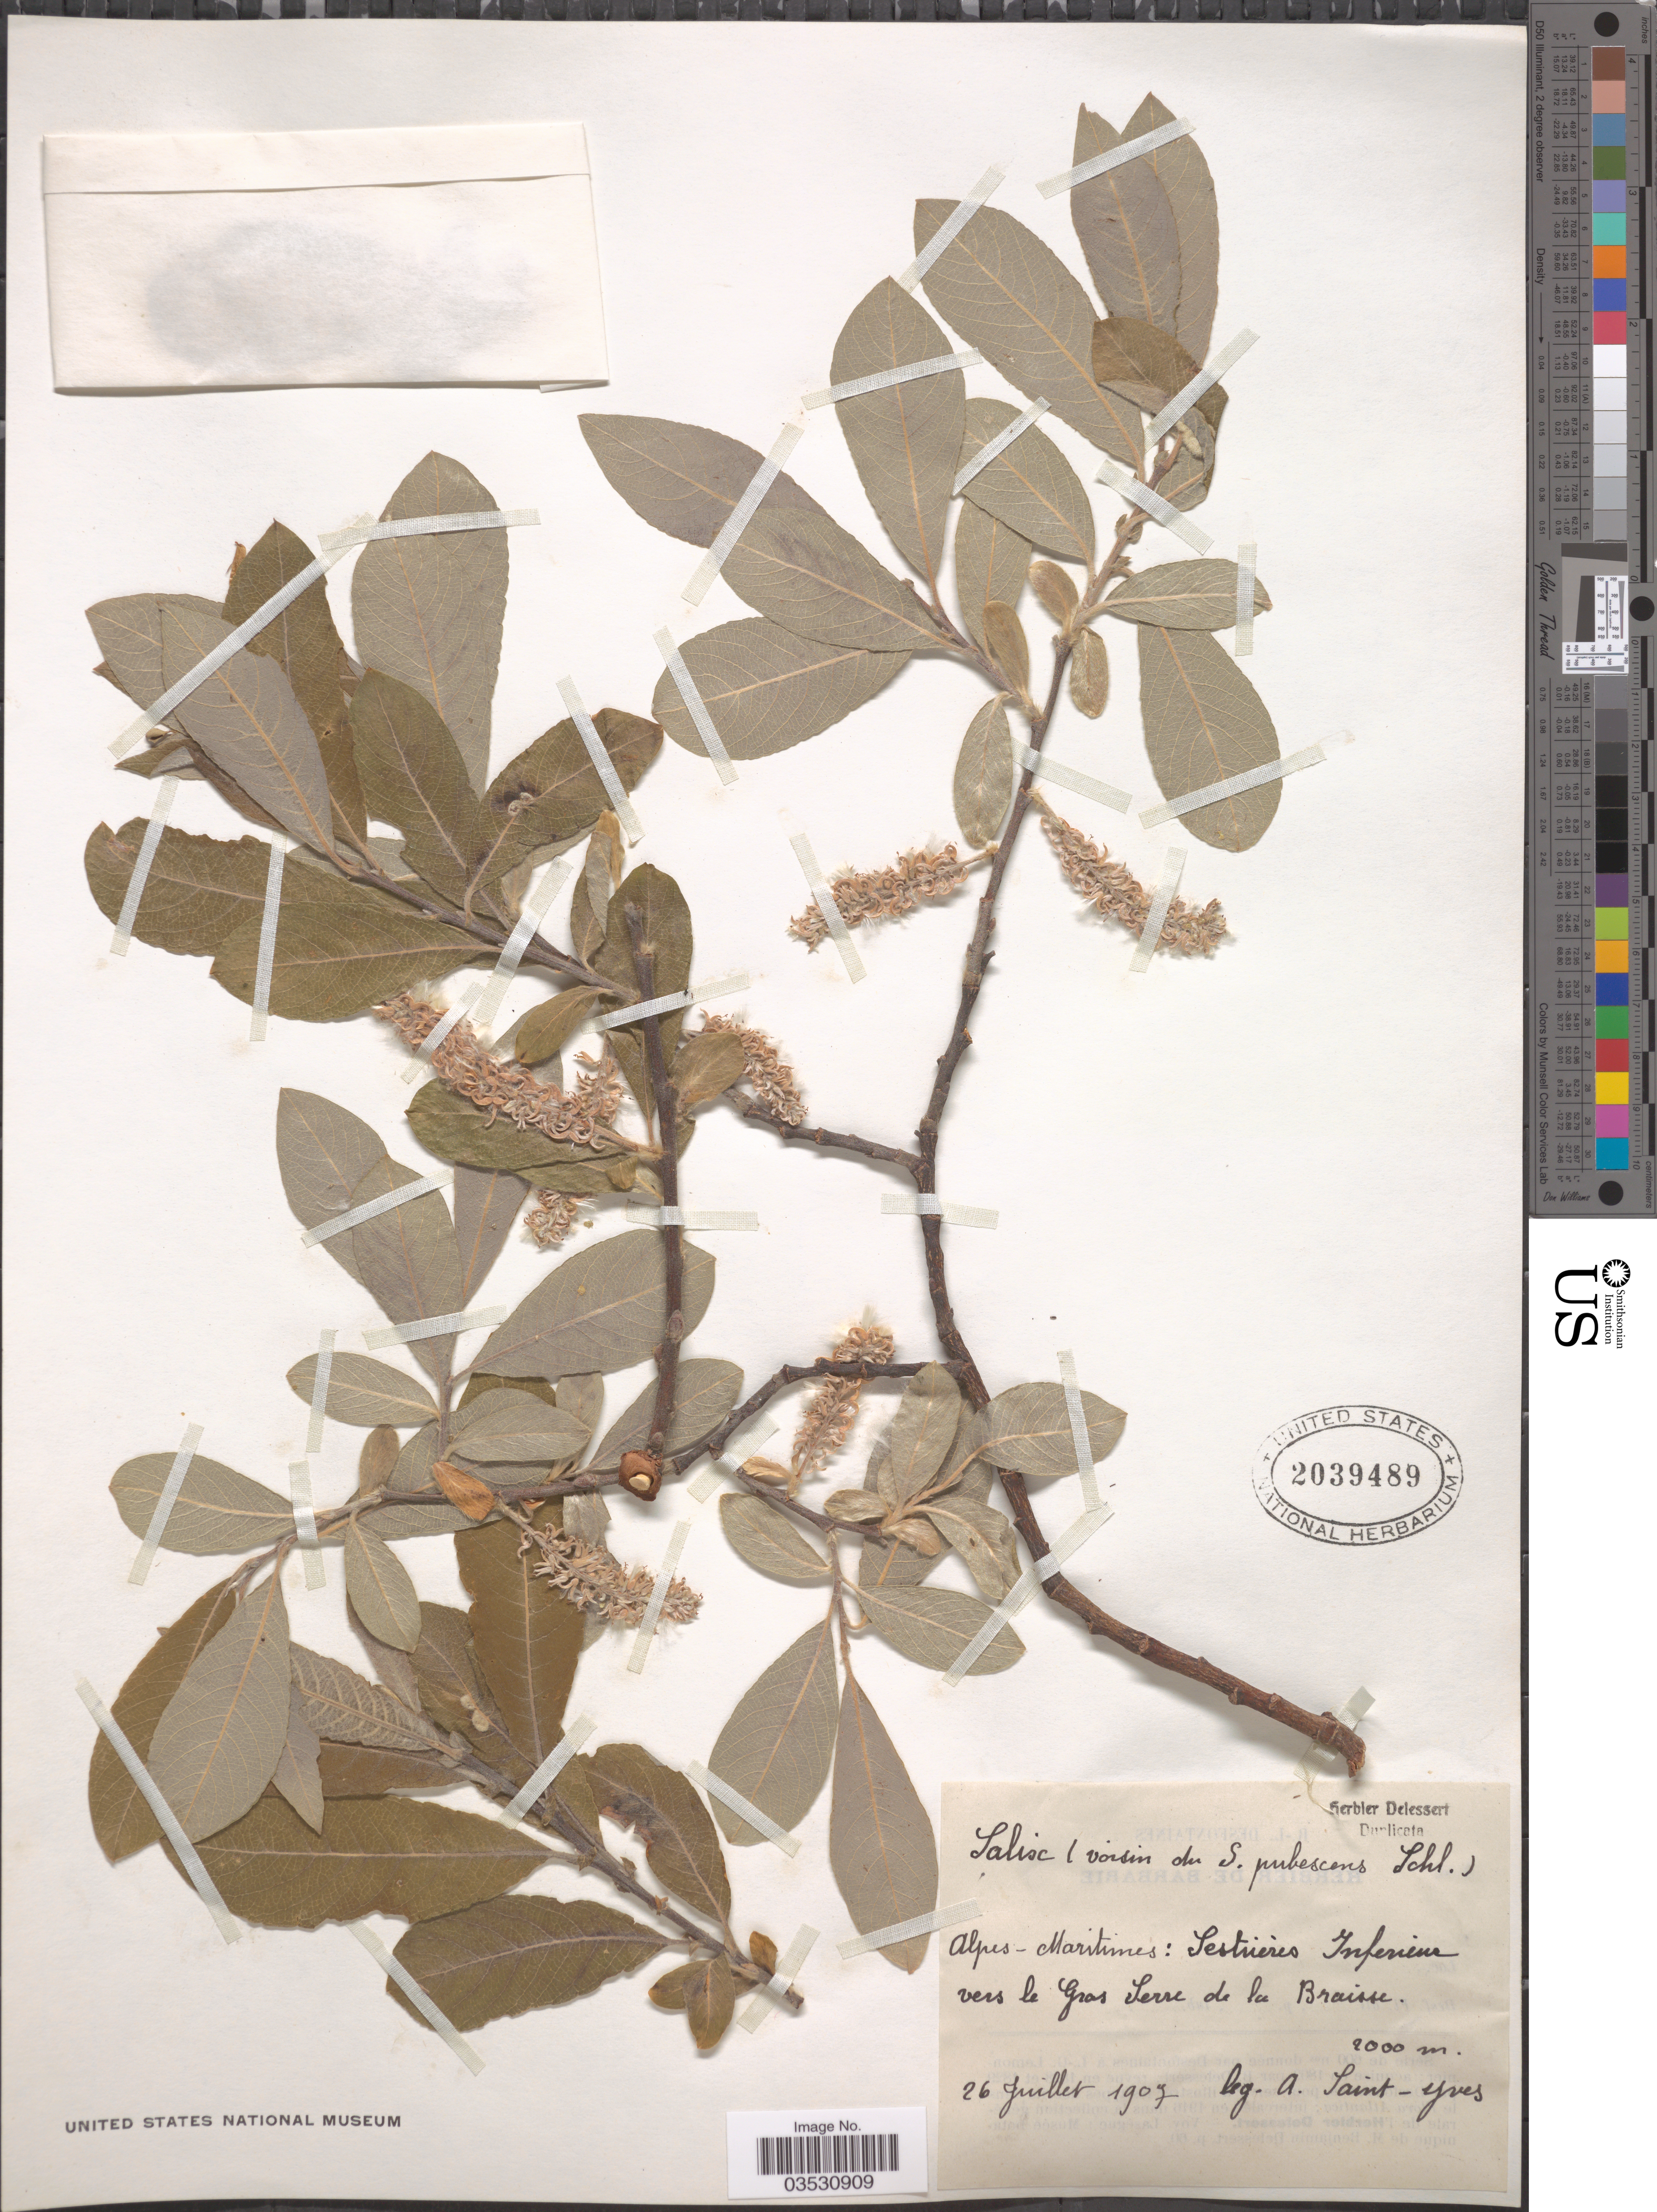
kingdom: Plantae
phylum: Tracheophyta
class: Magnoliopsida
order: Malpighiales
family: Salicaceae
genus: Salix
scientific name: Salix pubescens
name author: K.S. Hao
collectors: A. Saint-Yves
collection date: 1907-07-26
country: France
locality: Alpes-Maritimes: Sestrierès Inferieurs vers le Gras Serre de la Braisse.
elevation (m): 2000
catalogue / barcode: US 2039489